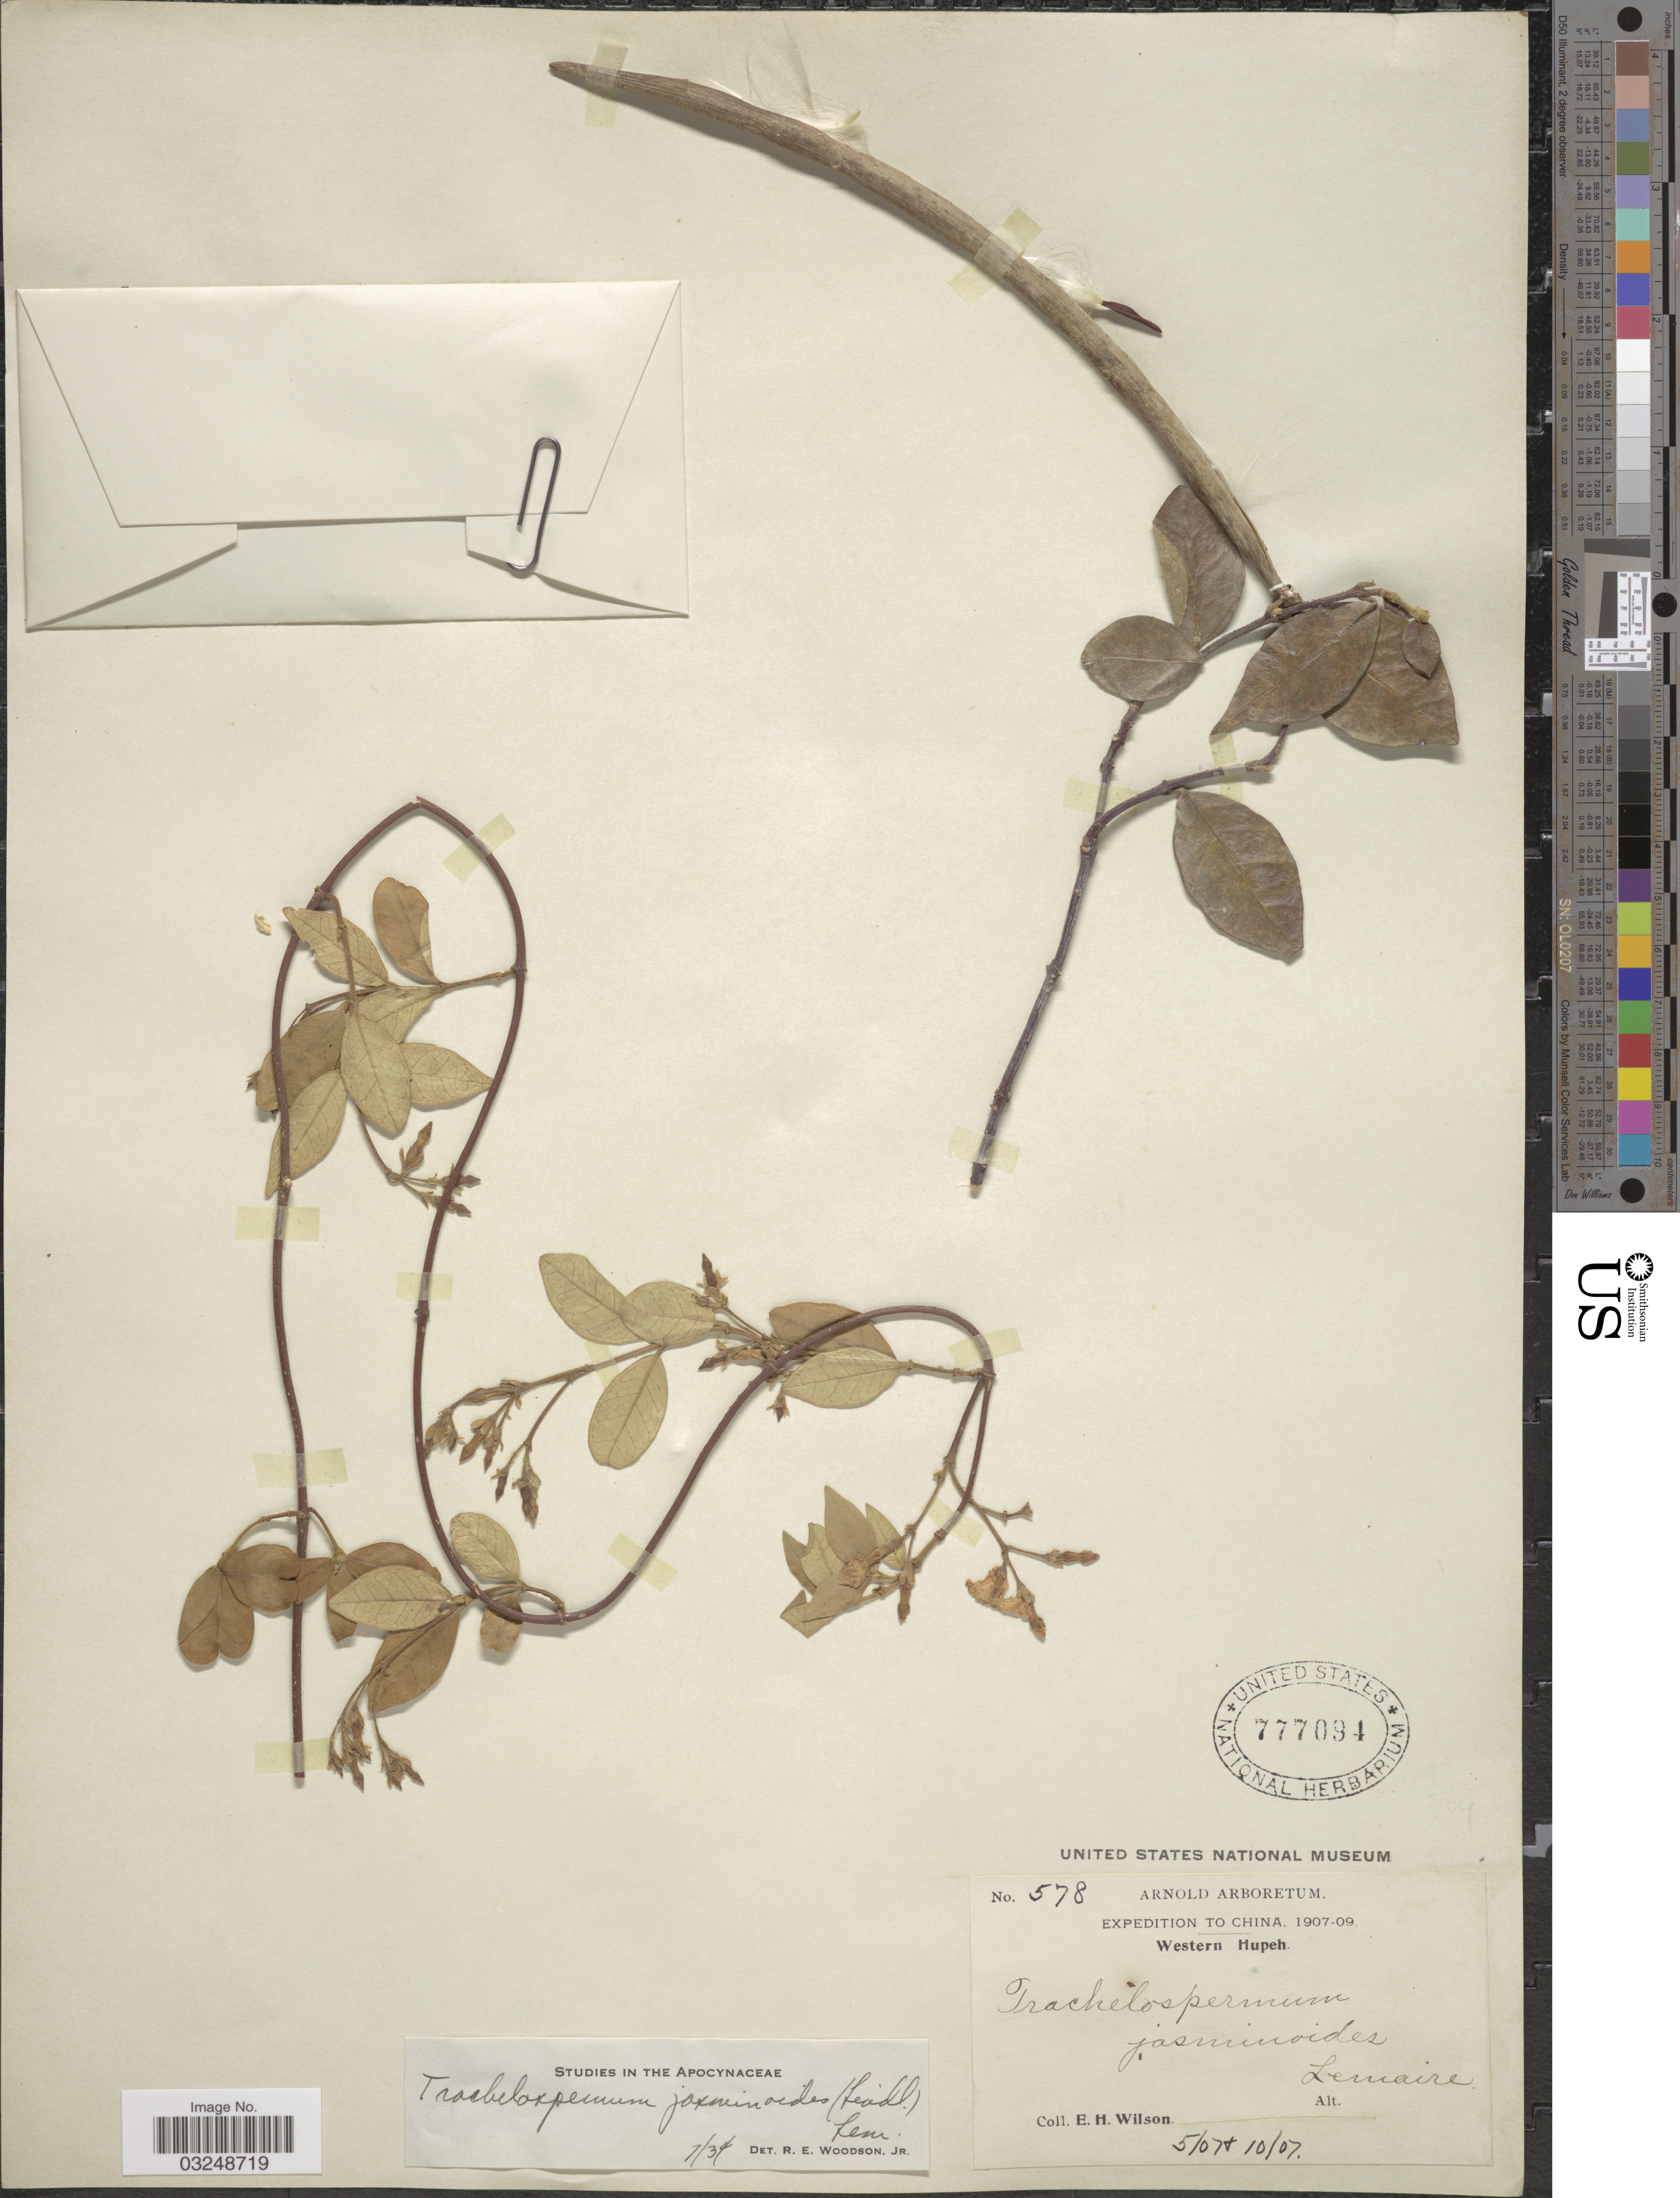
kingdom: Plantae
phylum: Tracheophyta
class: Magnoliopsida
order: Gentianales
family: Apocynaceae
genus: Trachelospermum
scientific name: Trachelospermum jasminoides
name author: (Lindl.) Lem.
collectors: E. Wilson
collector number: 578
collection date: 1907-05/1907-10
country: China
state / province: Hubei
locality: Western Hupeh.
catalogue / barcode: US 777094